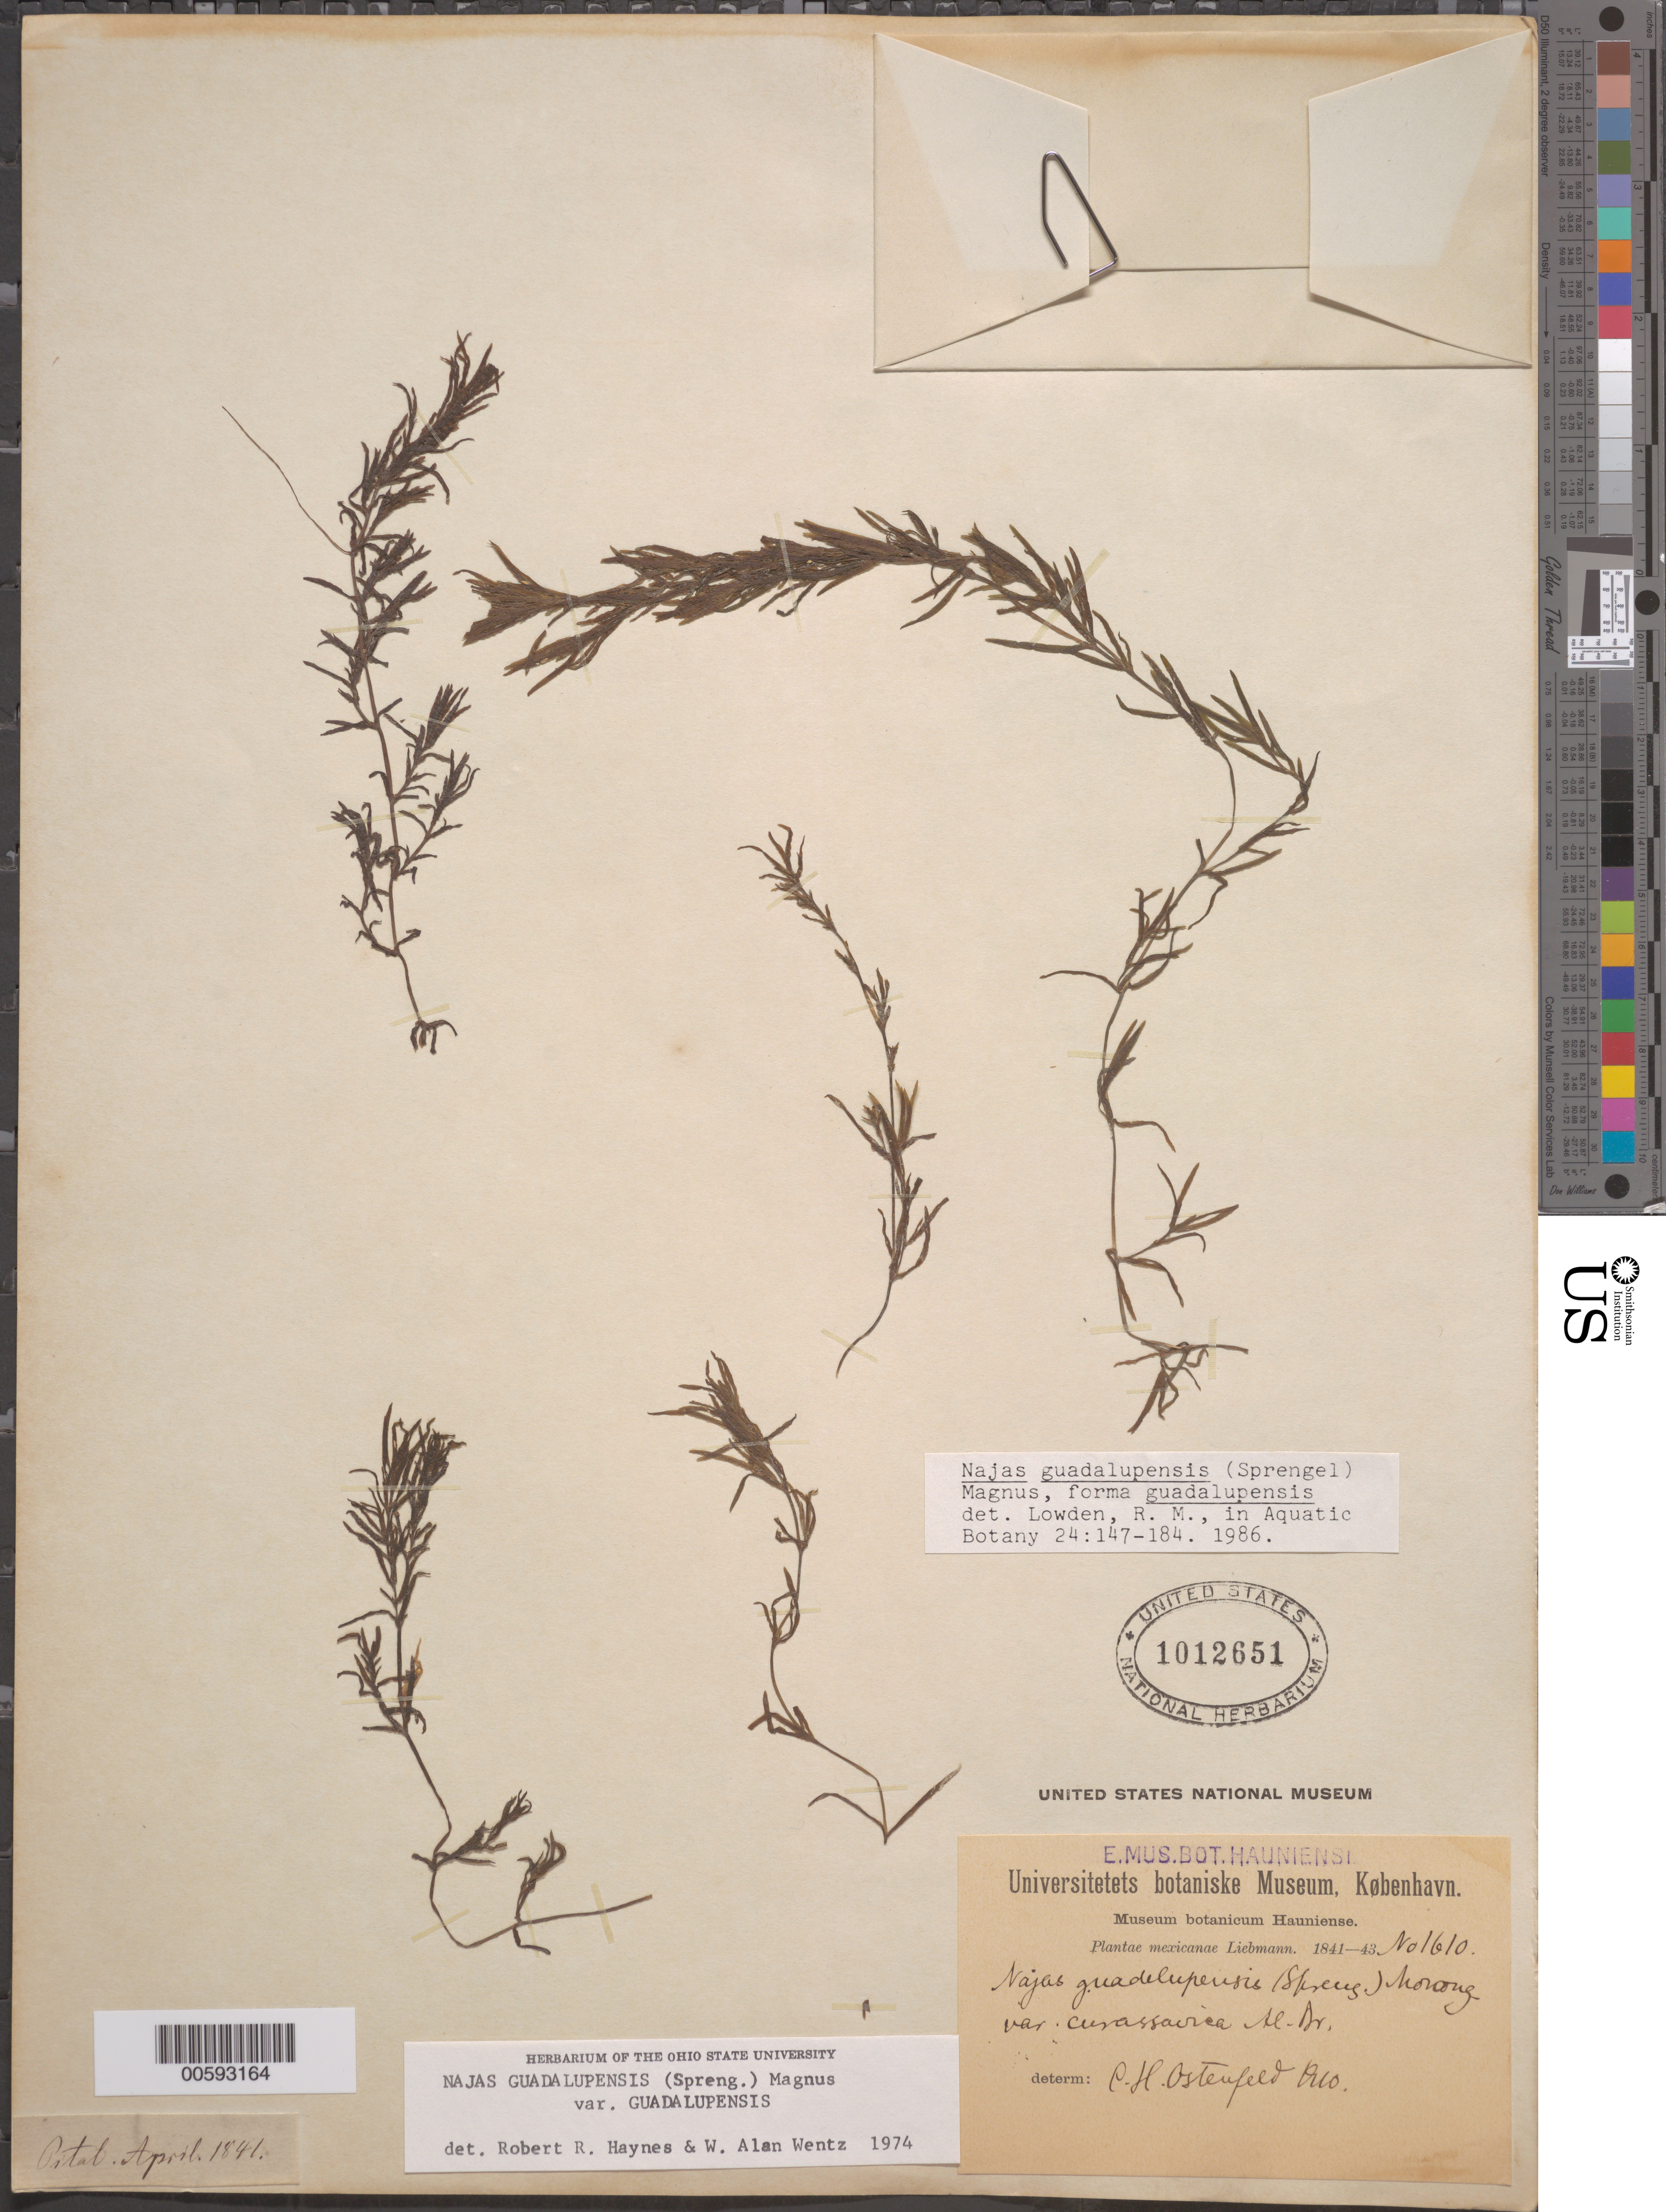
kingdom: Plantae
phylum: Tracheophyta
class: Liliopsida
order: Alismatales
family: Hydrocharitaceae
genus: Najas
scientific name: Najas guadalupensis var. guadalupensis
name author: (Spreng.) Magnus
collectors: F. M. Liebmann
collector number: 1610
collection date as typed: Apr 1841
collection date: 1841-04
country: Mexico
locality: E of Monserrat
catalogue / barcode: US 1012651